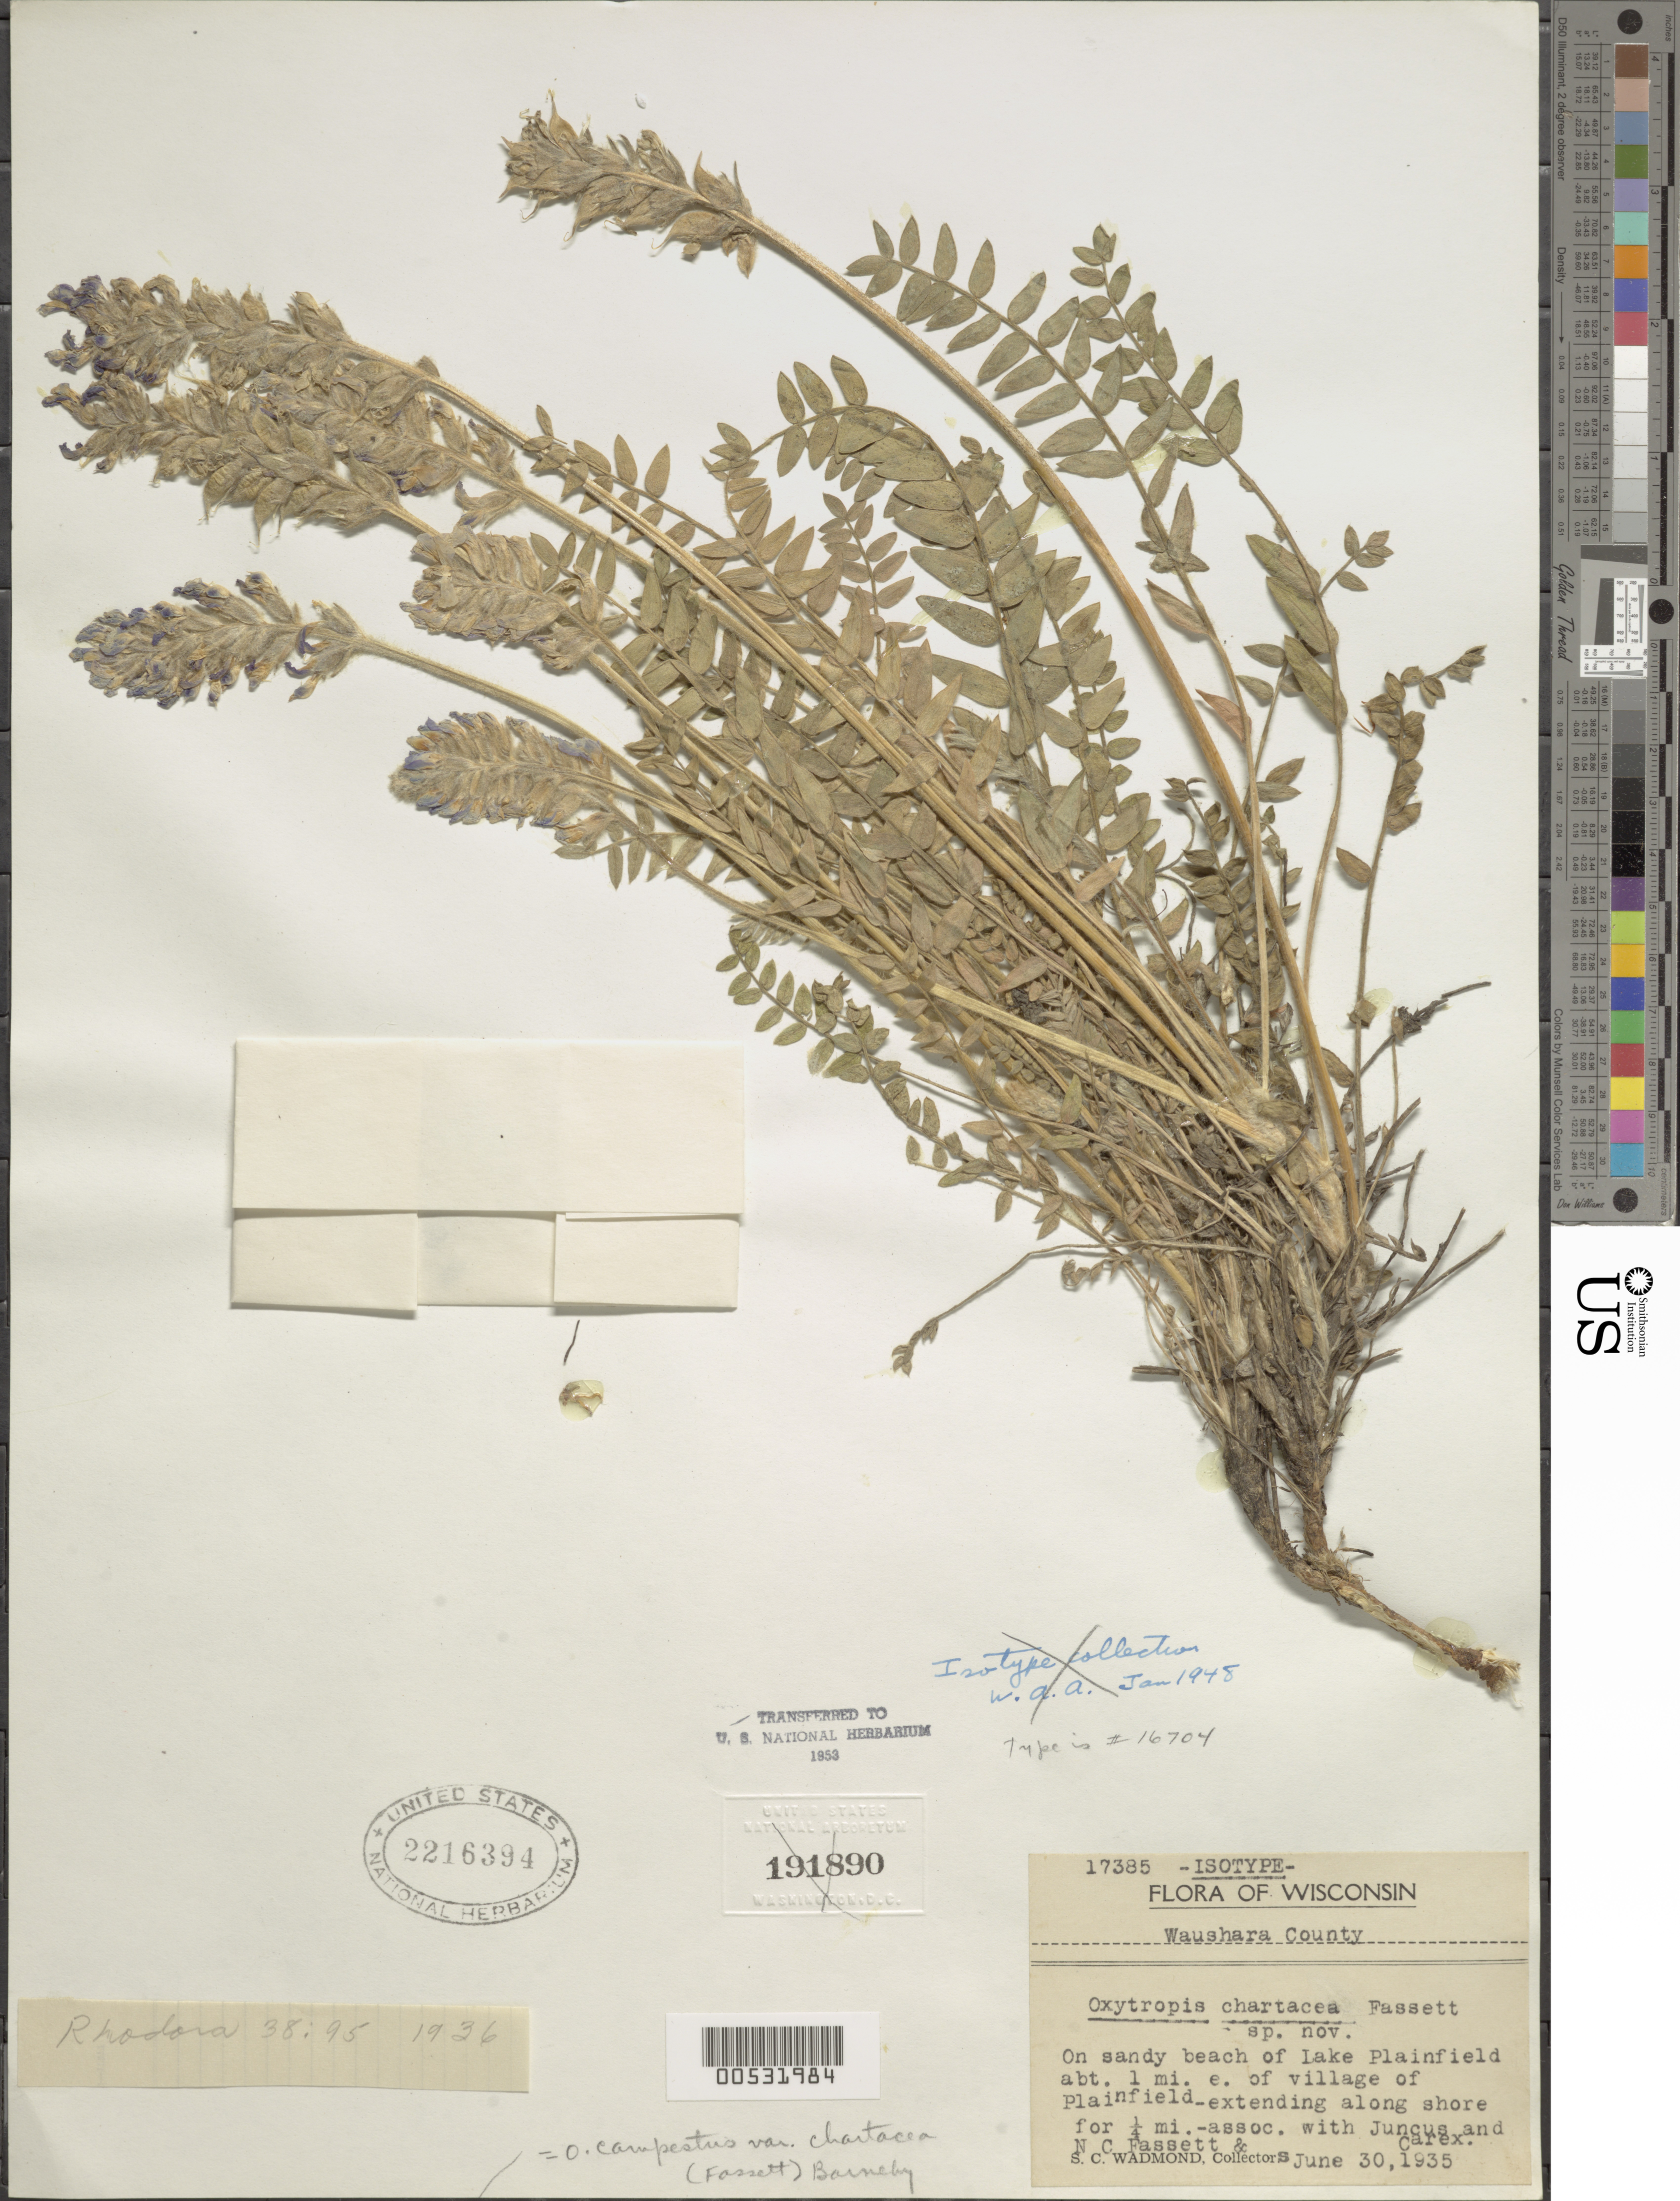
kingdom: Plantae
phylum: Tracheophyta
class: Magnoliopsida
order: Fabales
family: Fabaceae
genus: Oxytropis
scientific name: Oxytropis campestris var. chartacea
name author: Fassett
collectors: N. C. Fassett & S. Wadmond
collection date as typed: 30 Jun 1935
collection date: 1935-06-30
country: United States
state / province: Wisconsin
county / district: Waushara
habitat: On sandy beach.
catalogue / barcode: US 2216394